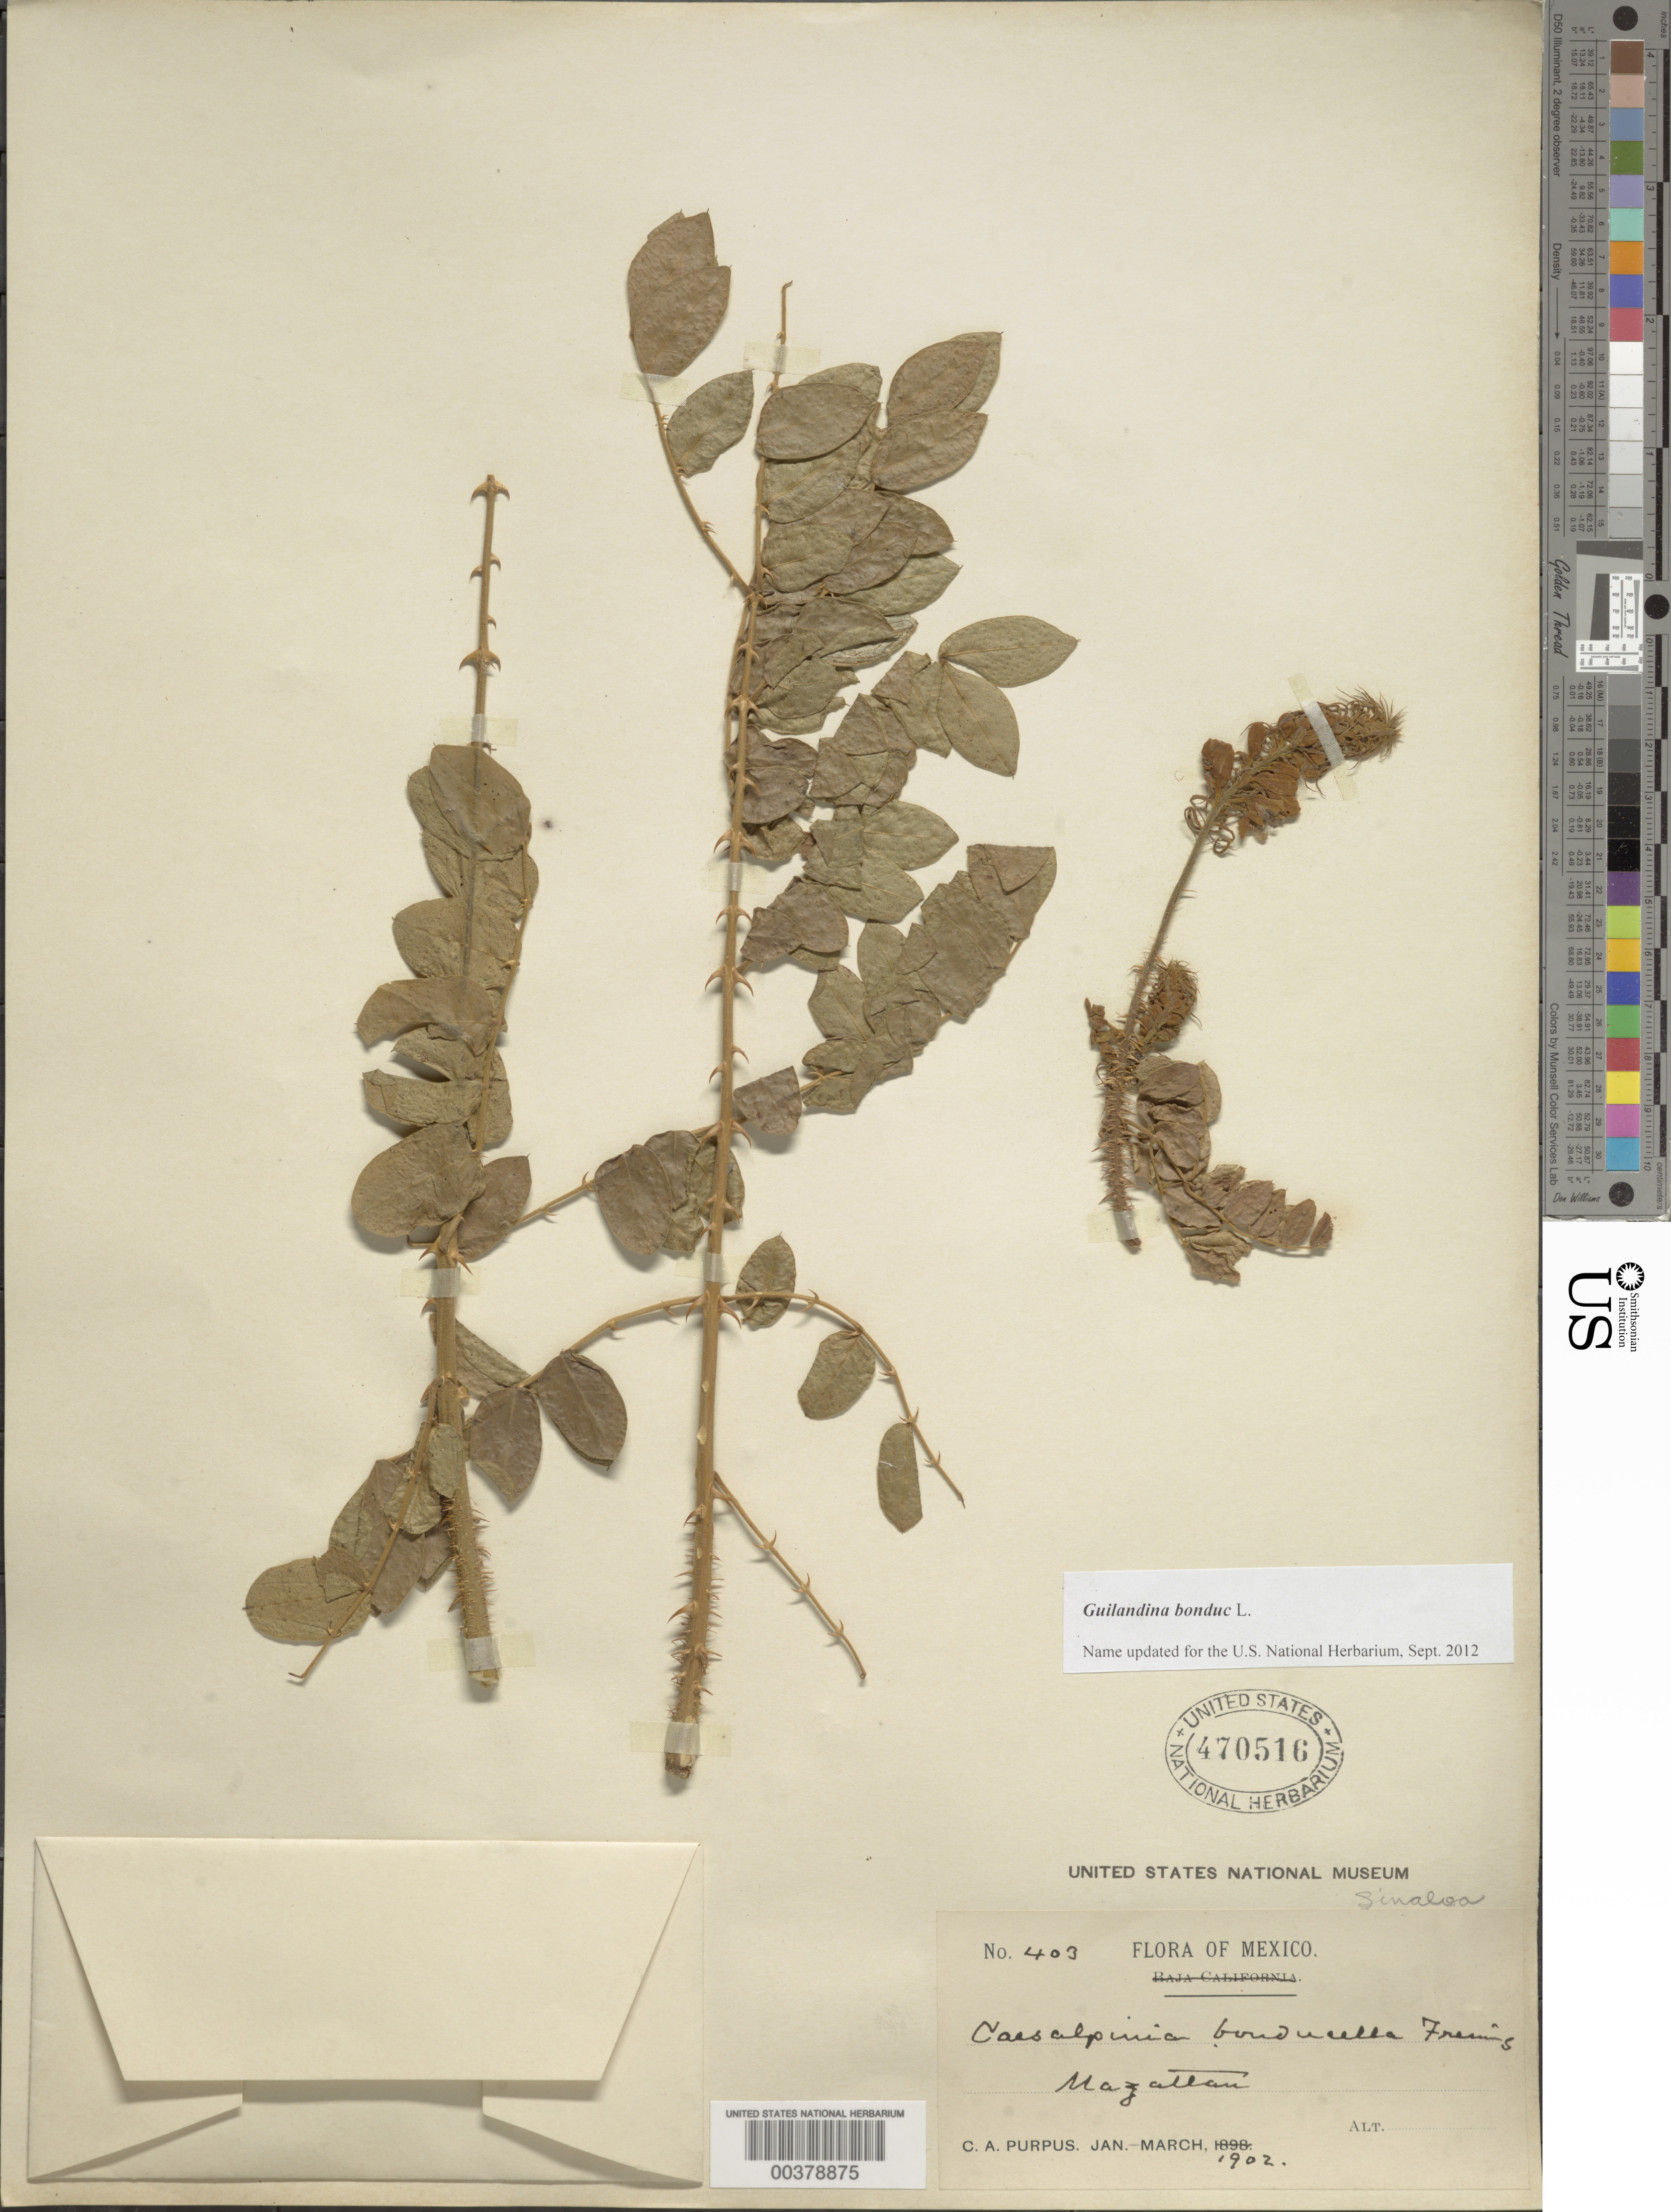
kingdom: Plantae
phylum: Tracheophyta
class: Magnoliopsida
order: Fabales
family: Fabaceae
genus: Guilandina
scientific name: Guilandina bonduc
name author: L.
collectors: C. A. Purpus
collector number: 403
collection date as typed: Jan 1902 to -- Mar 1902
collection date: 1902-01/1902-03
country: Mexico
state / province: Sinaloa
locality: Mazatlan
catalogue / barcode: US 470516